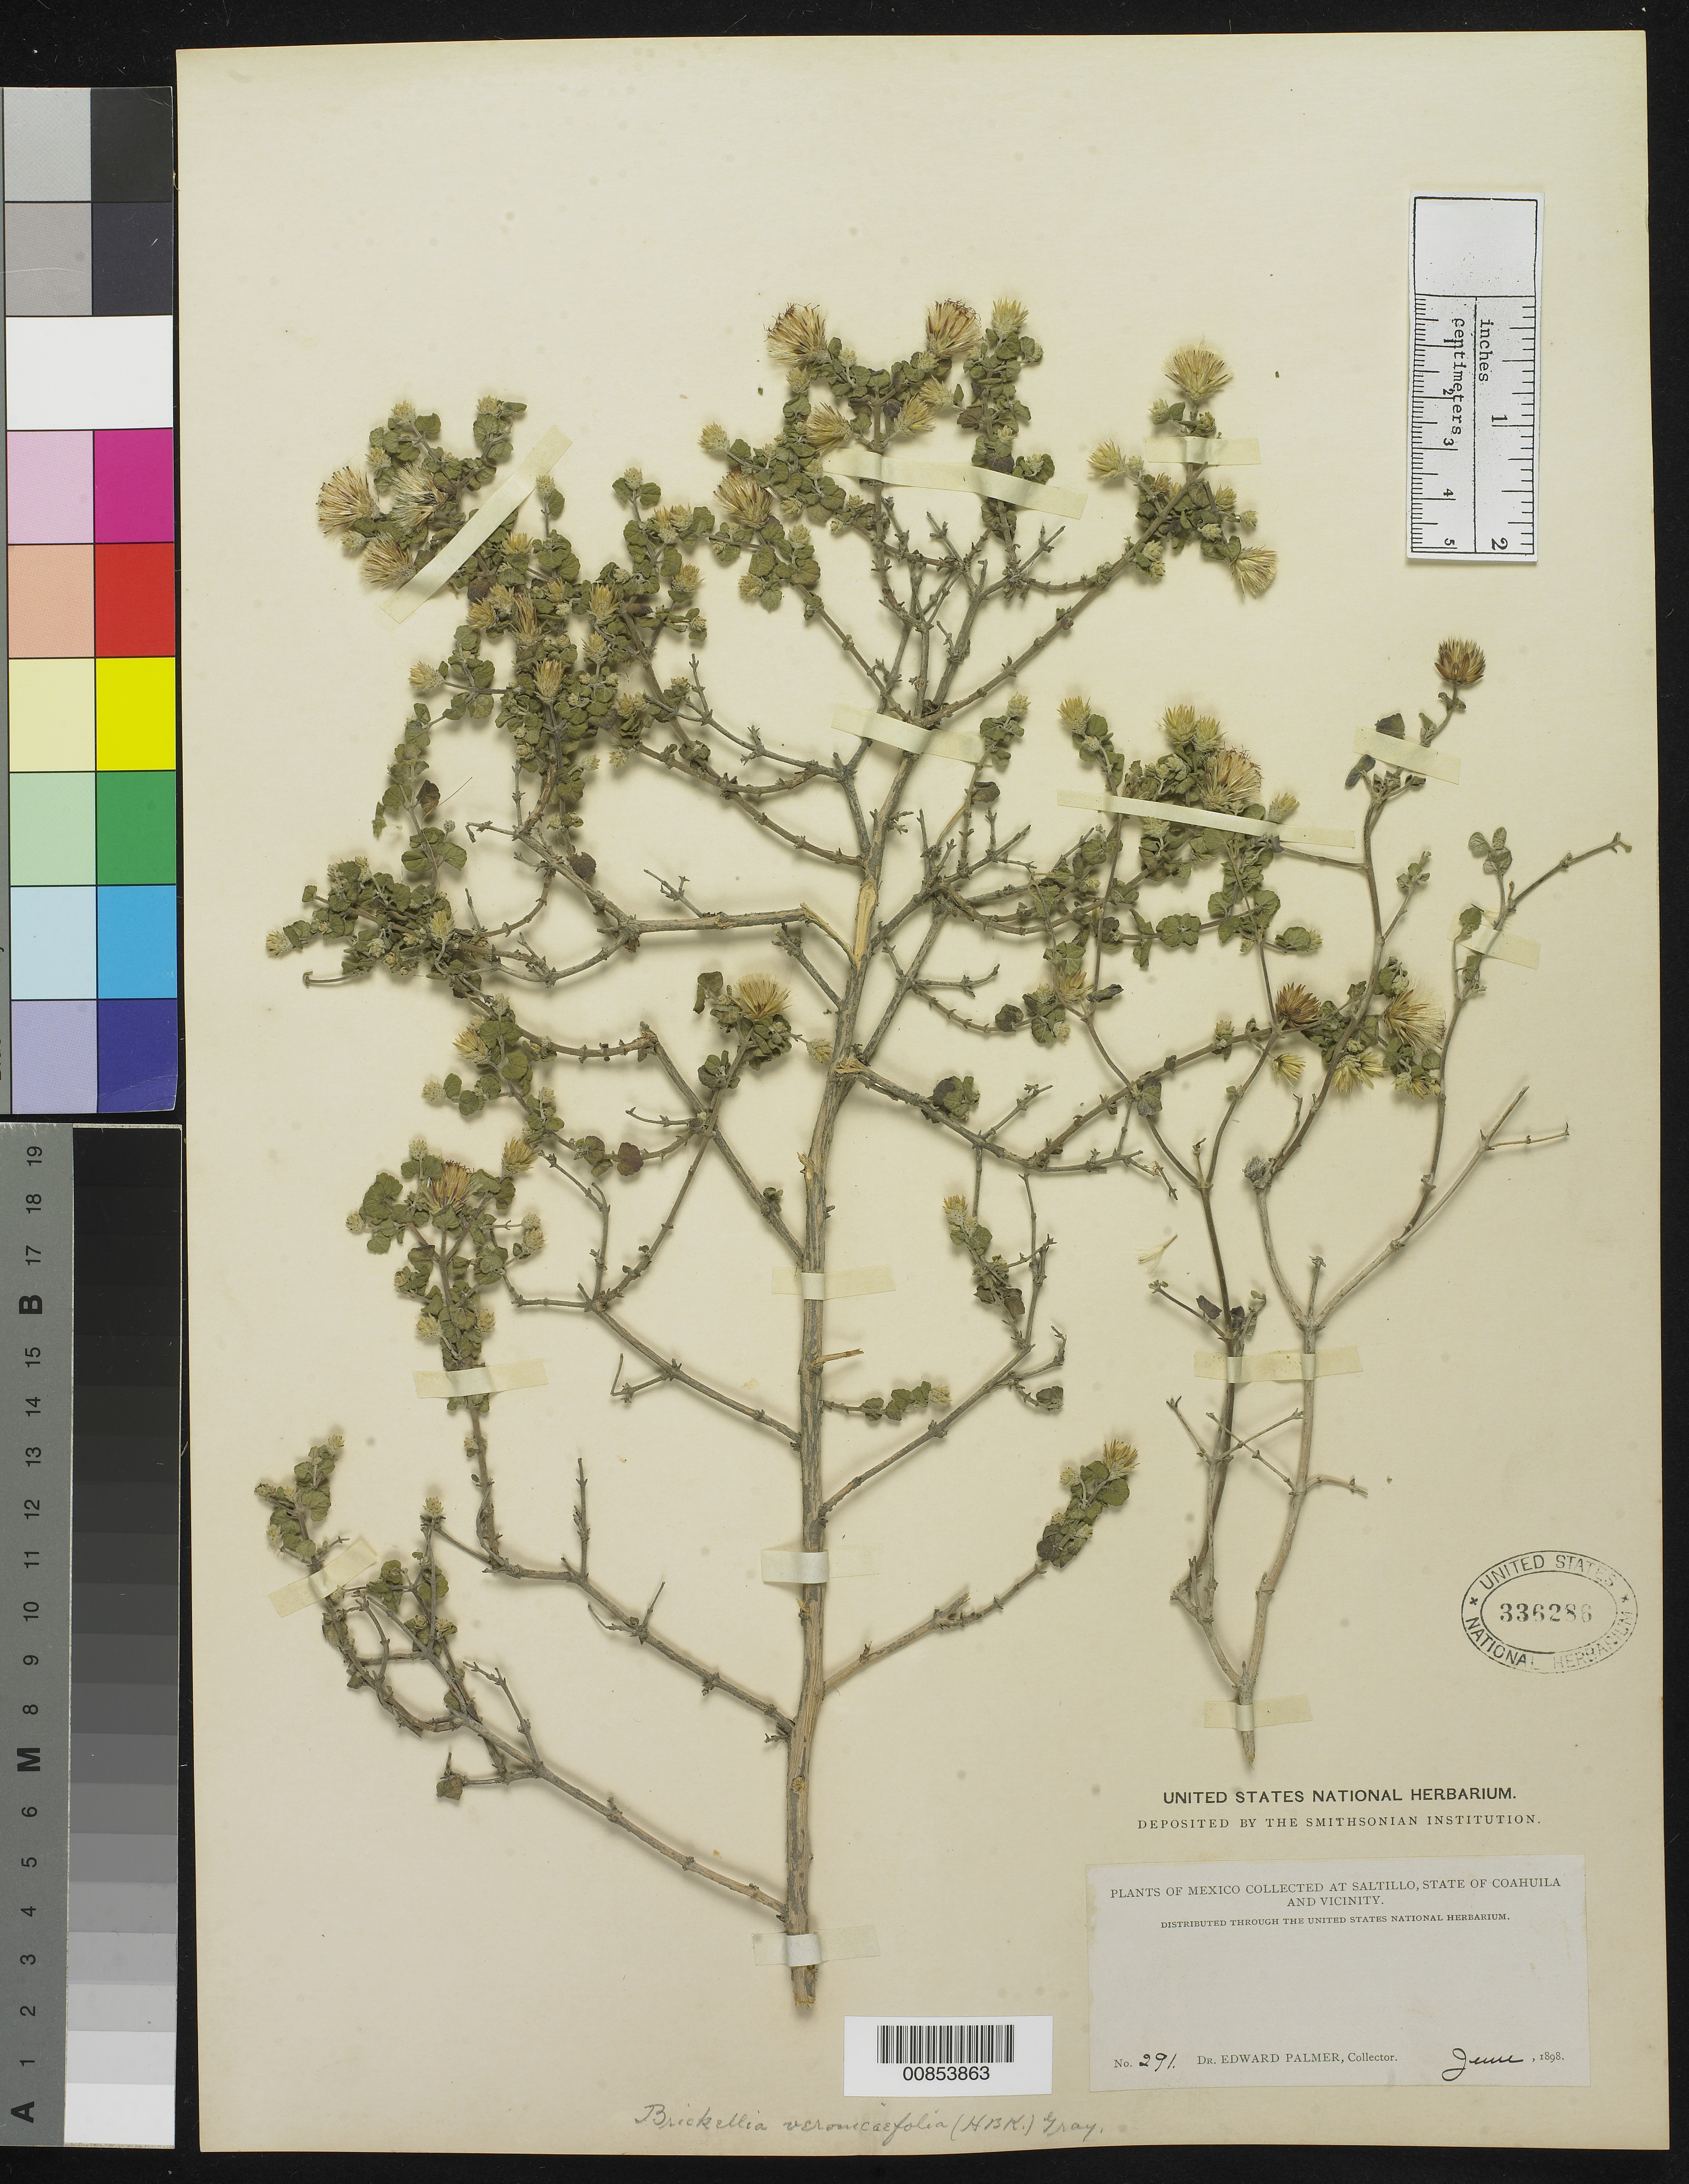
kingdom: Plantae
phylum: Tracheophyta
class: Magnoliopsida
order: Asterales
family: Asteraceae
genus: Brickellia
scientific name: Brickellia veronicaefolia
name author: (Kunth) A. Gray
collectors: E. Palmer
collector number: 291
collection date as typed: Jun 1898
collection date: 1898-06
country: Mexico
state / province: Coahuila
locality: Saltillo, Coahuila and vicinity.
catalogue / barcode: US 336286